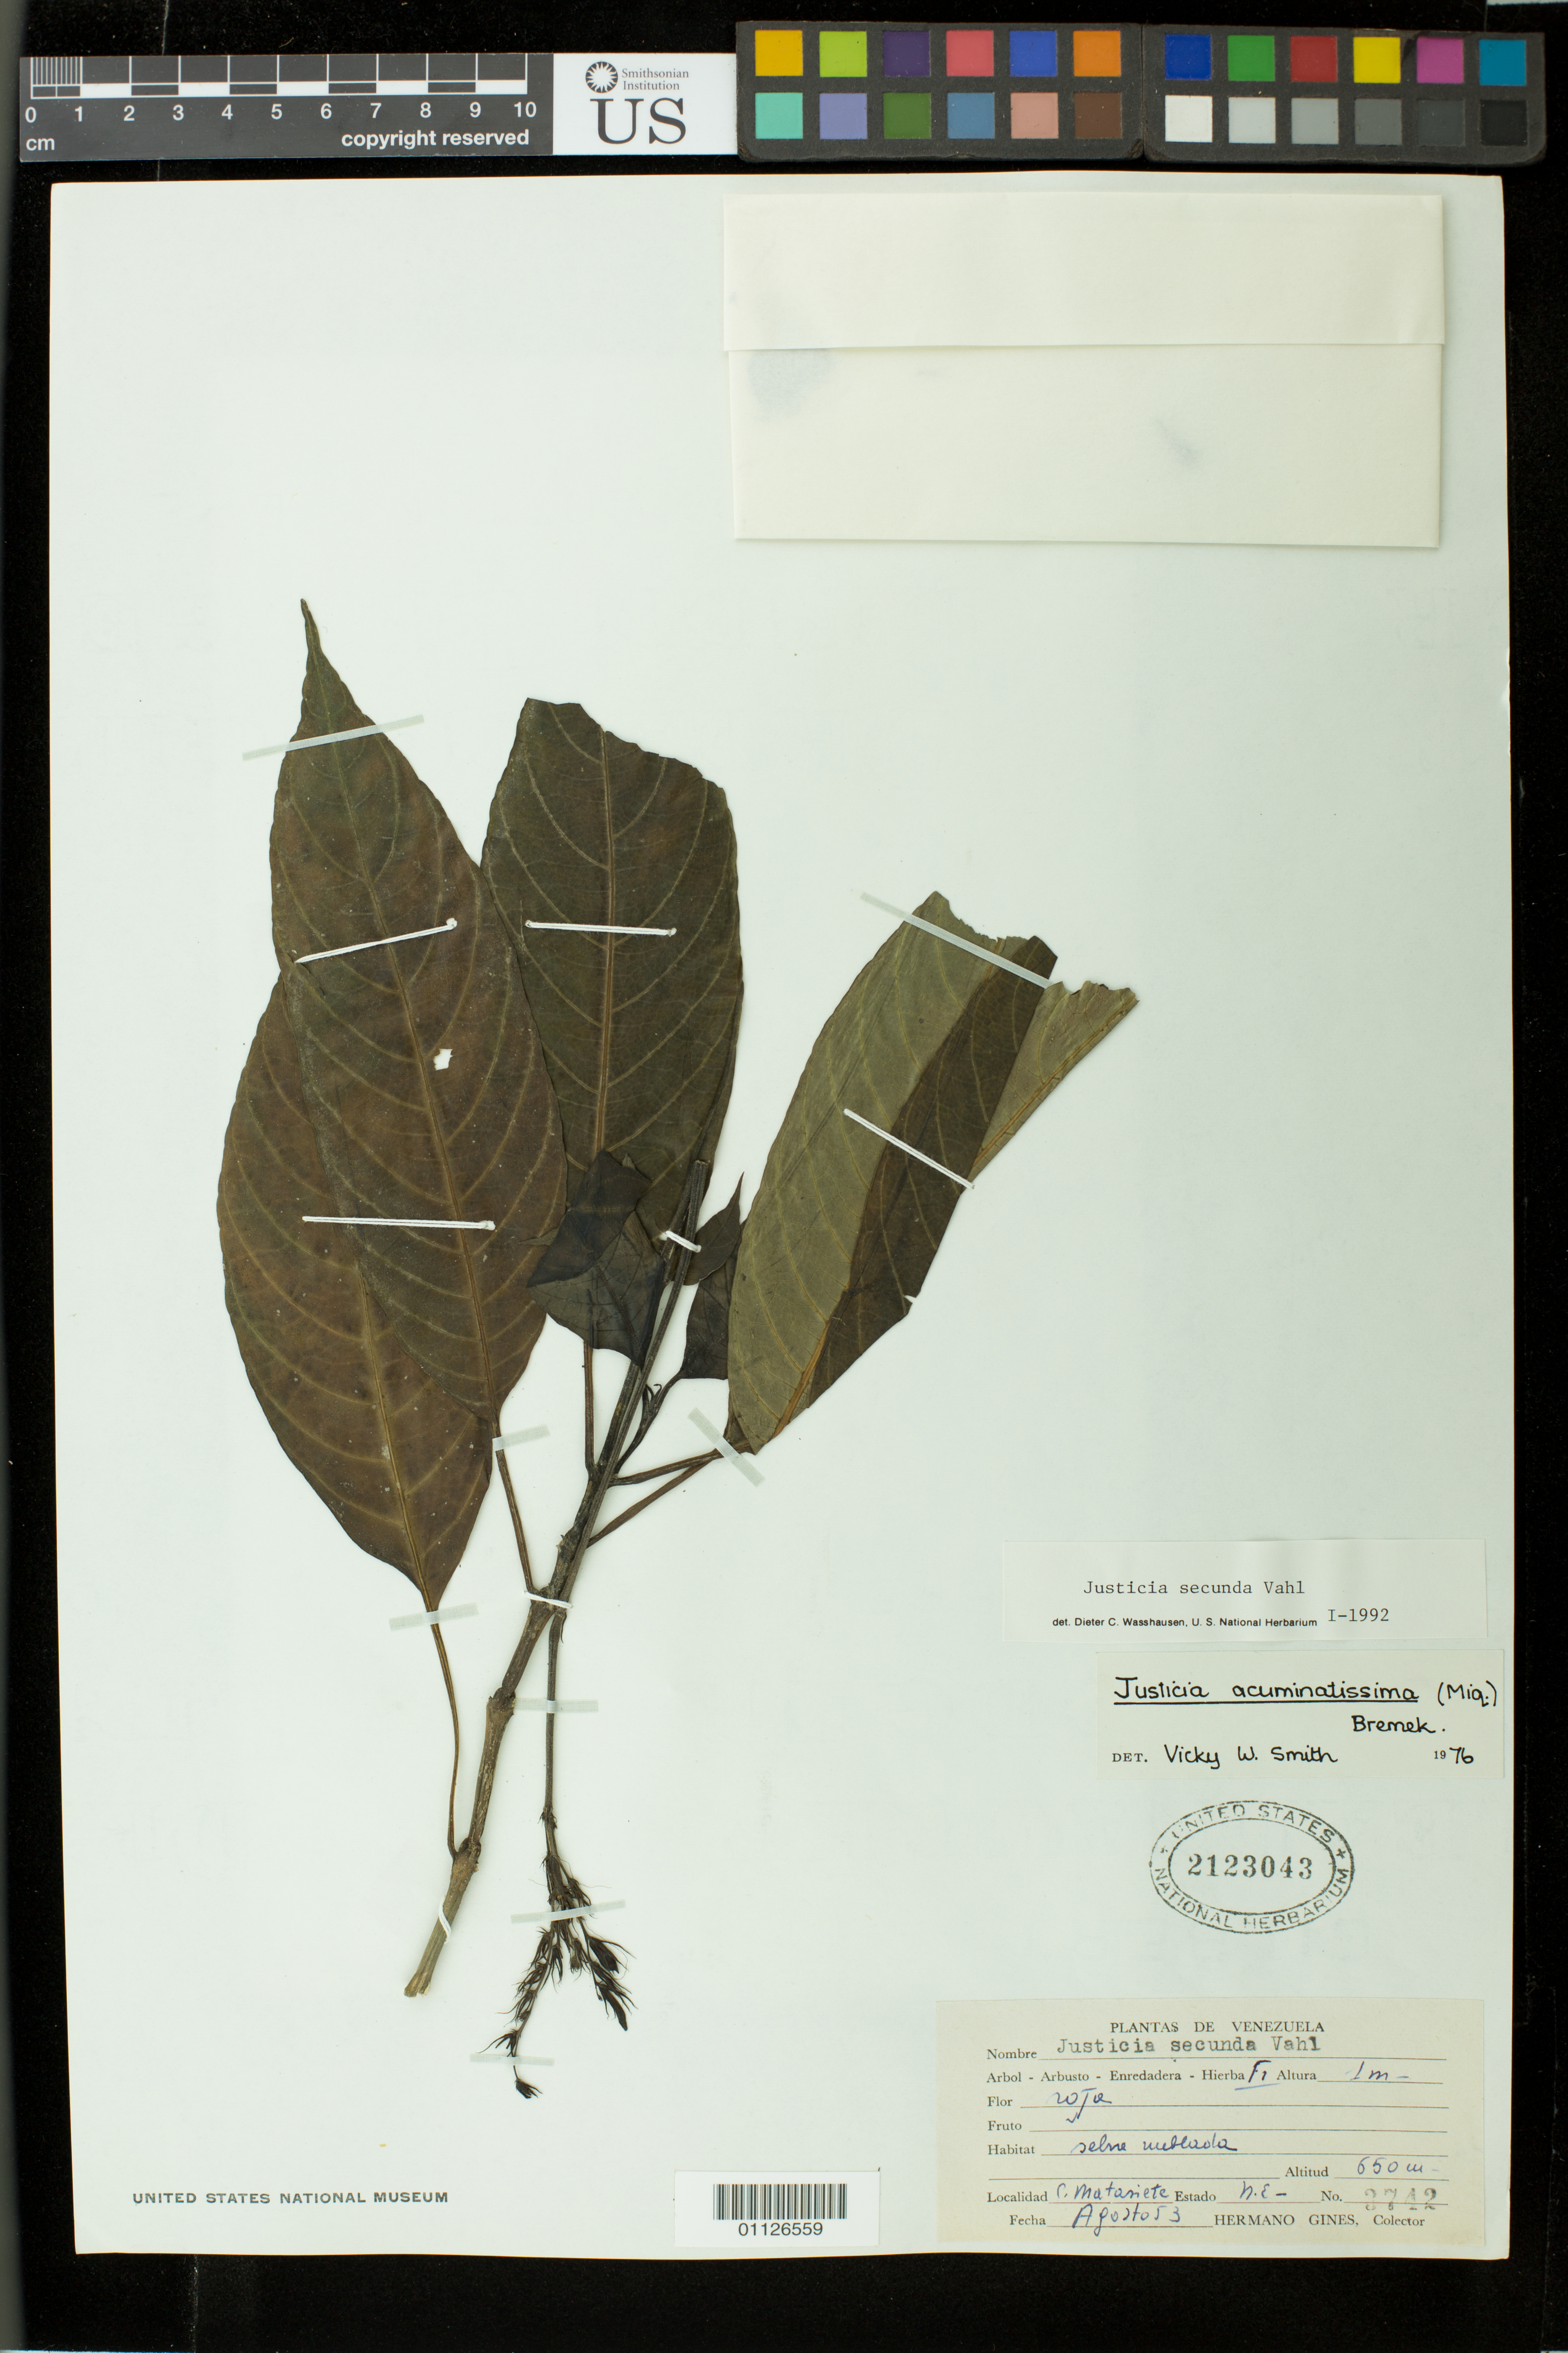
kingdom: Plantae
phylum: Tracheophyta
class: Magnoliopsida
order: Lamiales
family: Acanthaceae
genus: Justicia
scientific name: Justicia secunda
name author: Vahl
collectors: Bro. Gines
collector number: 3742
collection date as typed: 01 Aug 1953 to 31 Aug 1953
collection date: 1953-08-01/1953-08-31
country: Venezuela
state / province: Nueva Esparta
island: Margarita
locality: Cerro Matasiete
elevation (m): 650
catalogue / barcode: US 2123043